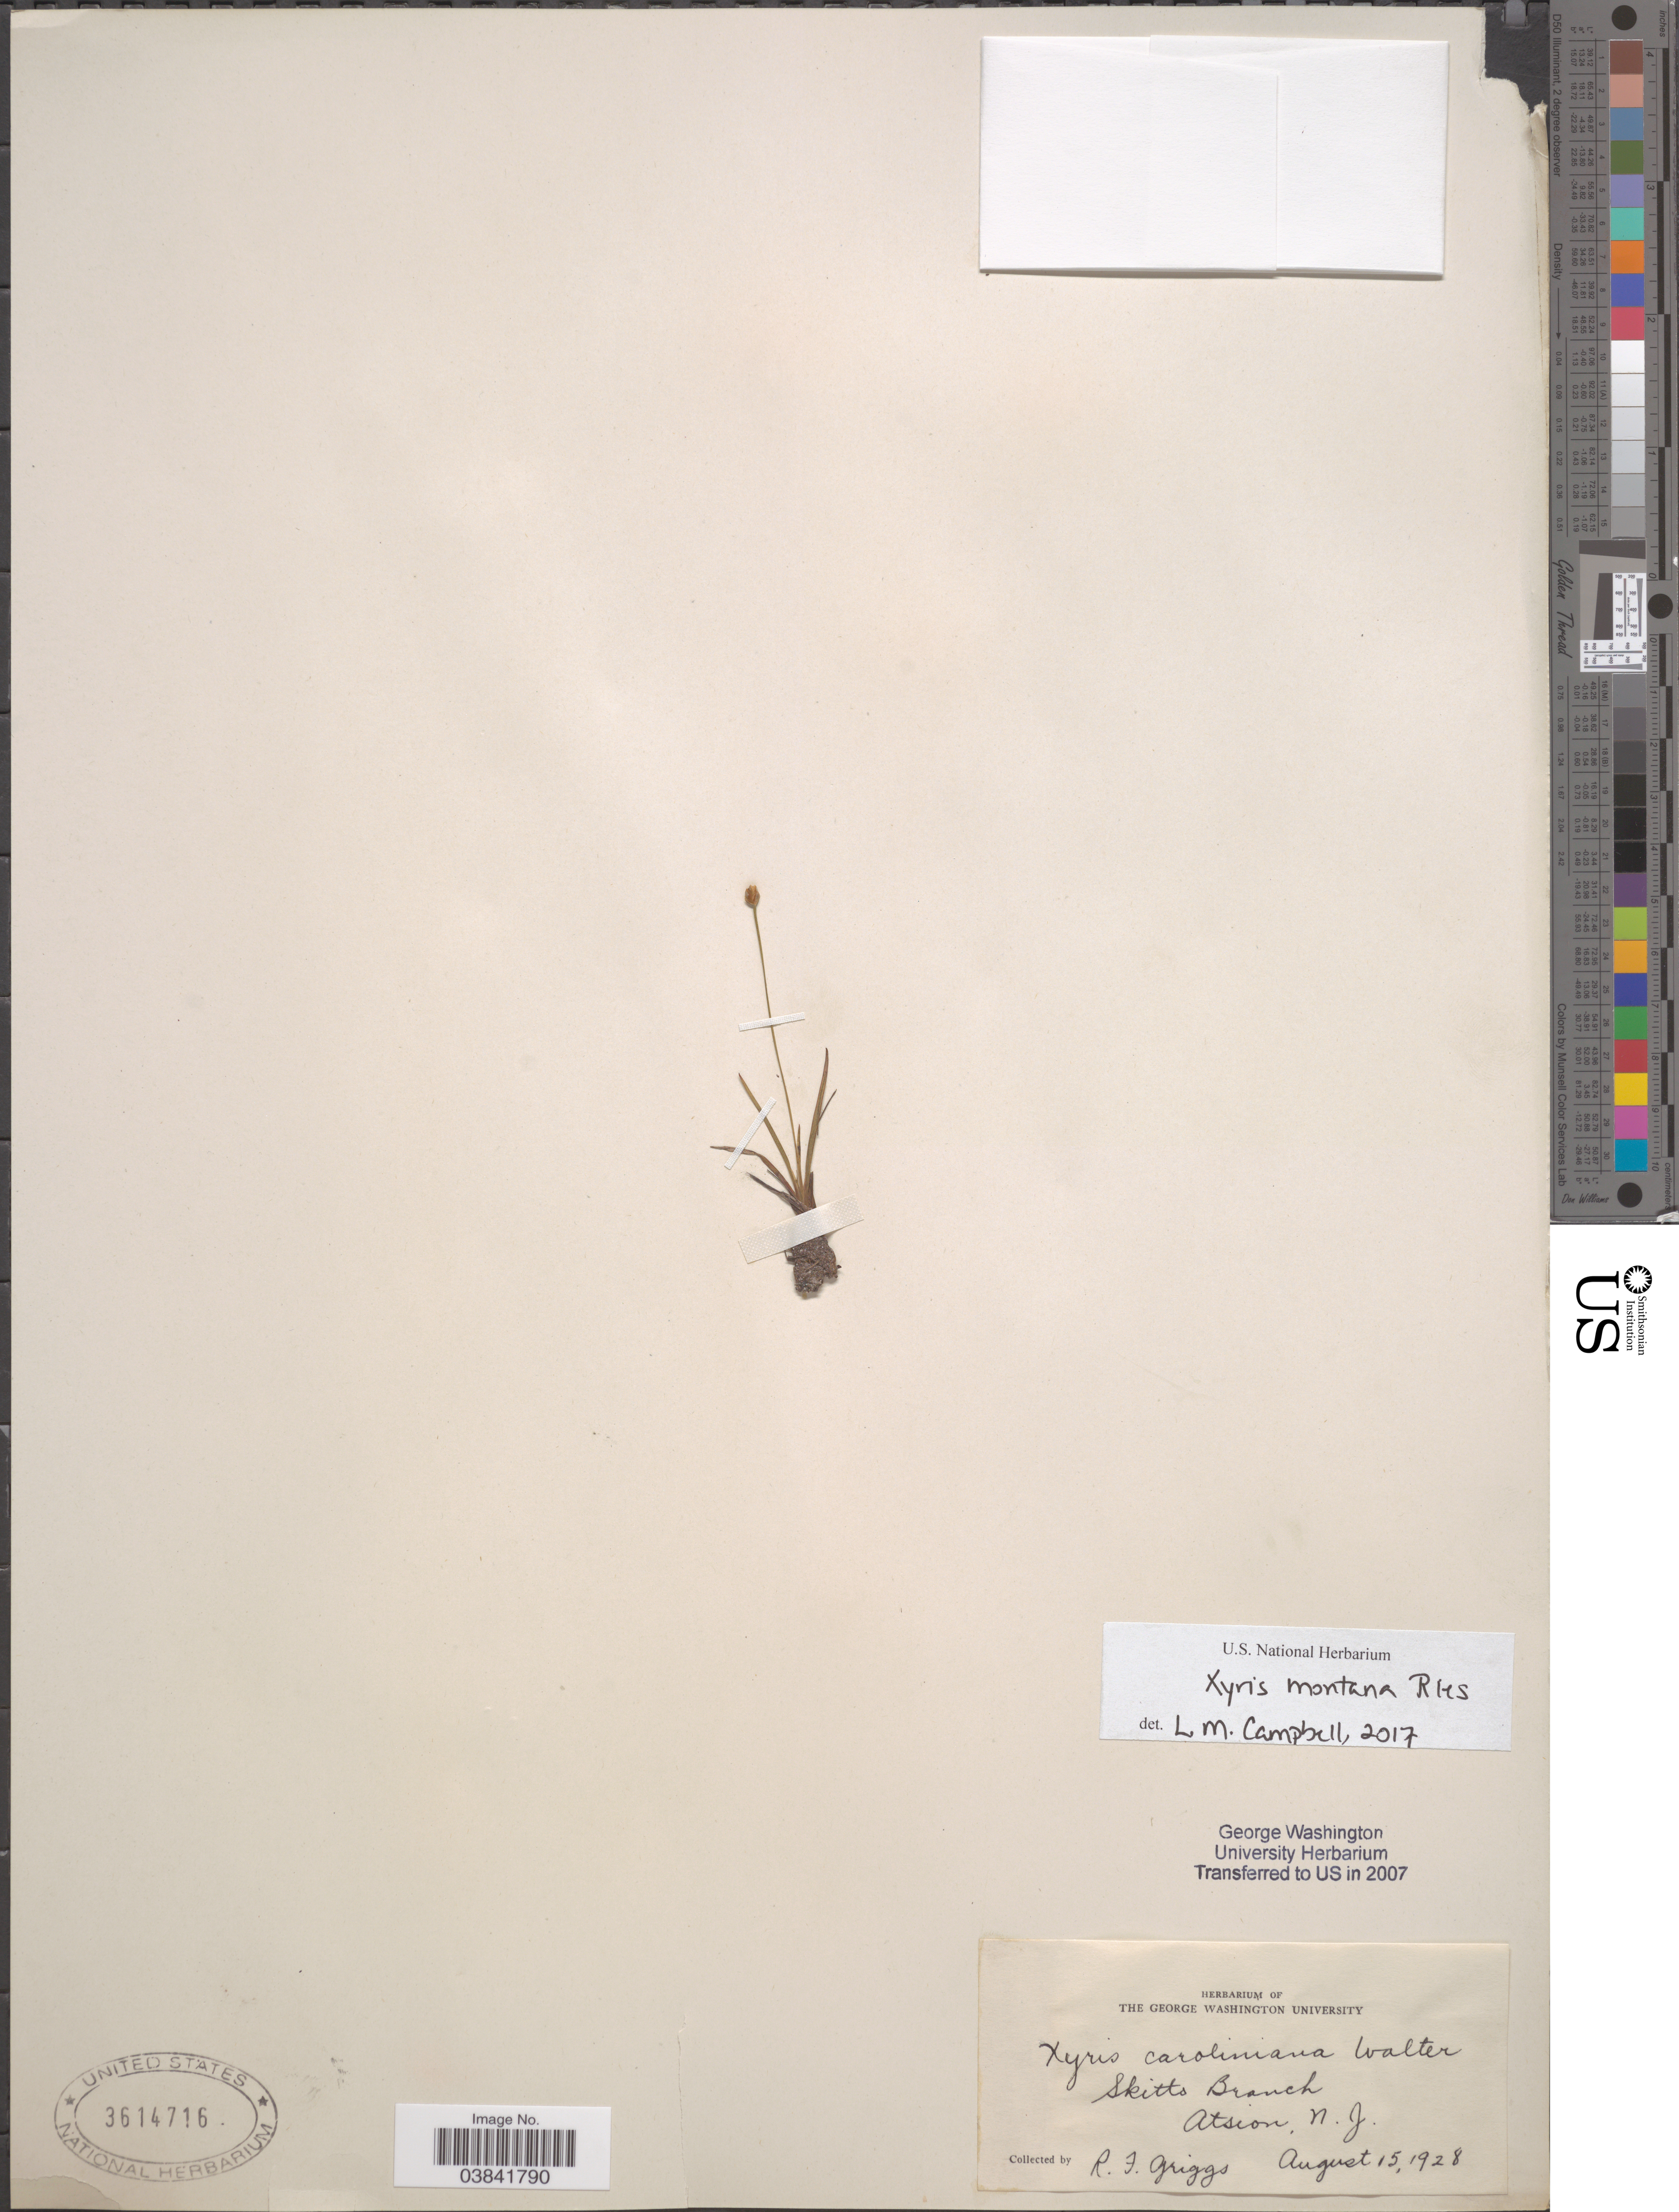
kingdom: Plantae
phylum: Tracheophyta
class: Liliopsida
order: Poales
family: Xyridaceae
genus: Xyris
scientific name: Xyris montana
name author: Ries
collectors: R. F. Griggs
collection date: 1928-08-15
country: United States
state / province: New Jersey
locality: Skitts Branch. Atsion.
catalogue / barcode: US 3614716